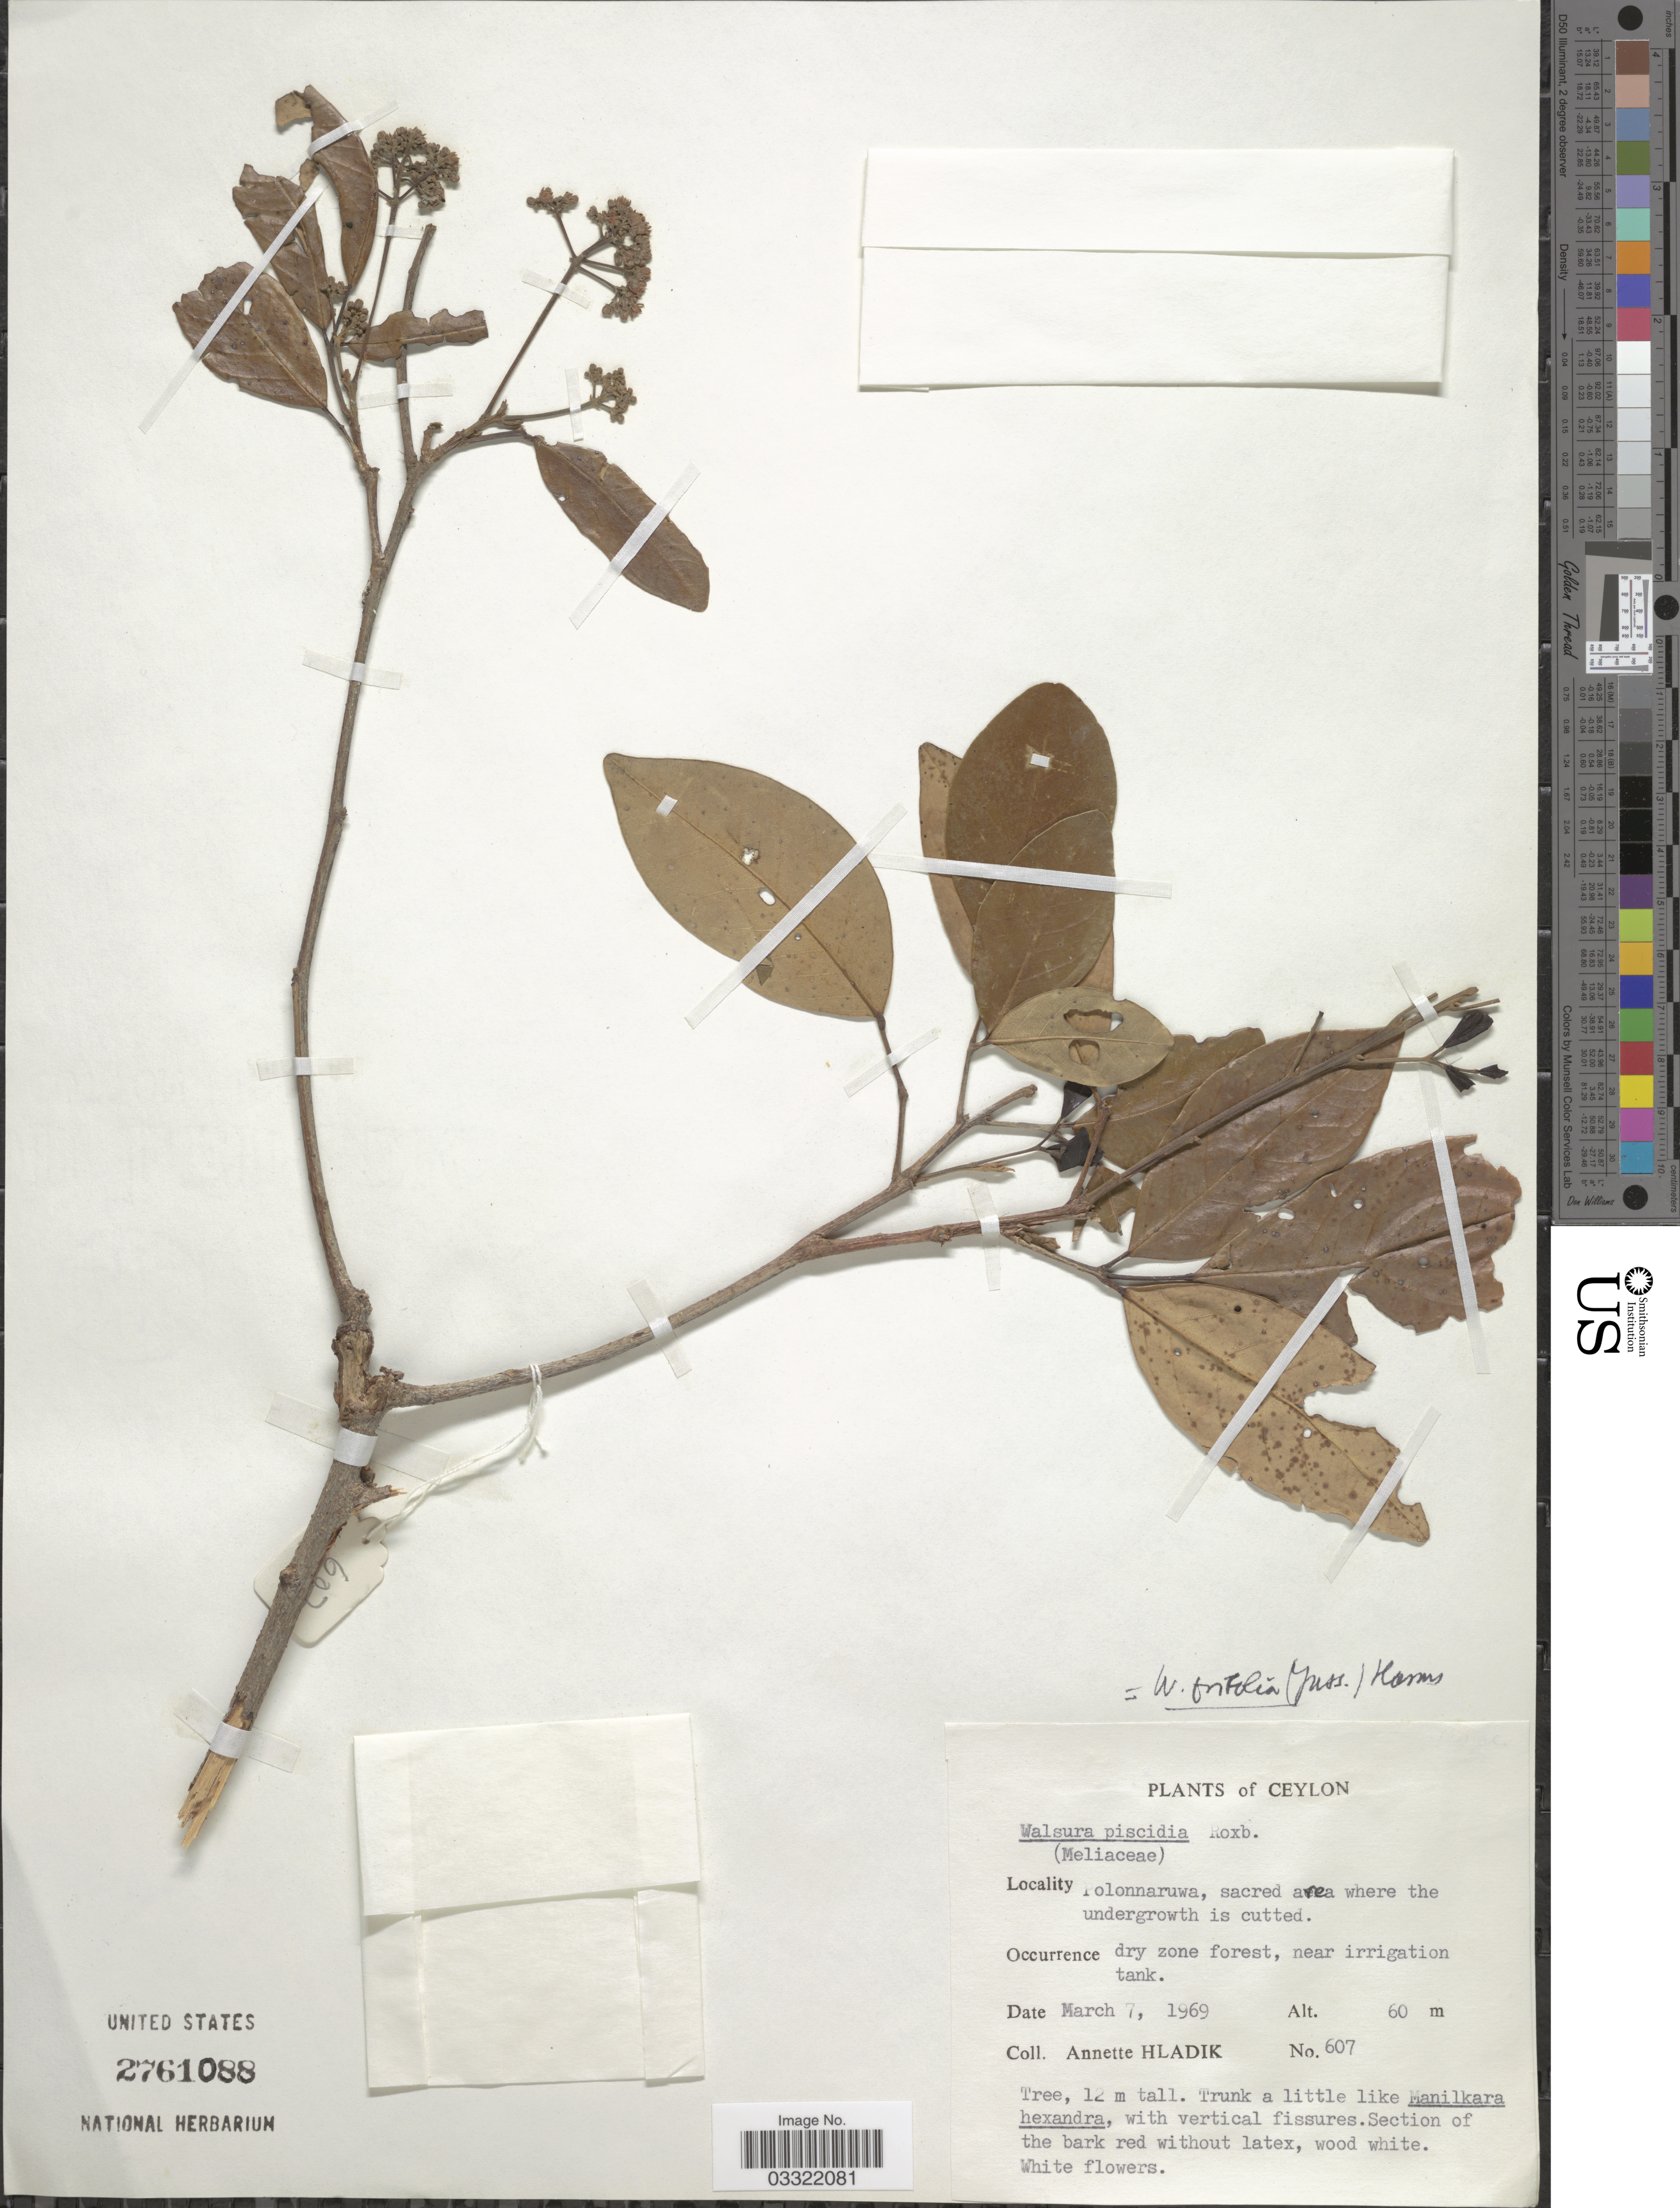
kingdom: Plantae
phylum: Tracheophyta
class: Magnoliopsida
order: Sapindales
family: Meliaceae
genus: Walsura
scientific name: Walsura trifoliolata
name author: (A. Juss.) Harms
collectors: A. Hladik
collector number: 607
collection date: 1969-03-07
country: Sri Lanka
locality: Ceylon, Polonnaruwa.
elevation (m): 60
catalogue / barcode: US 2761088